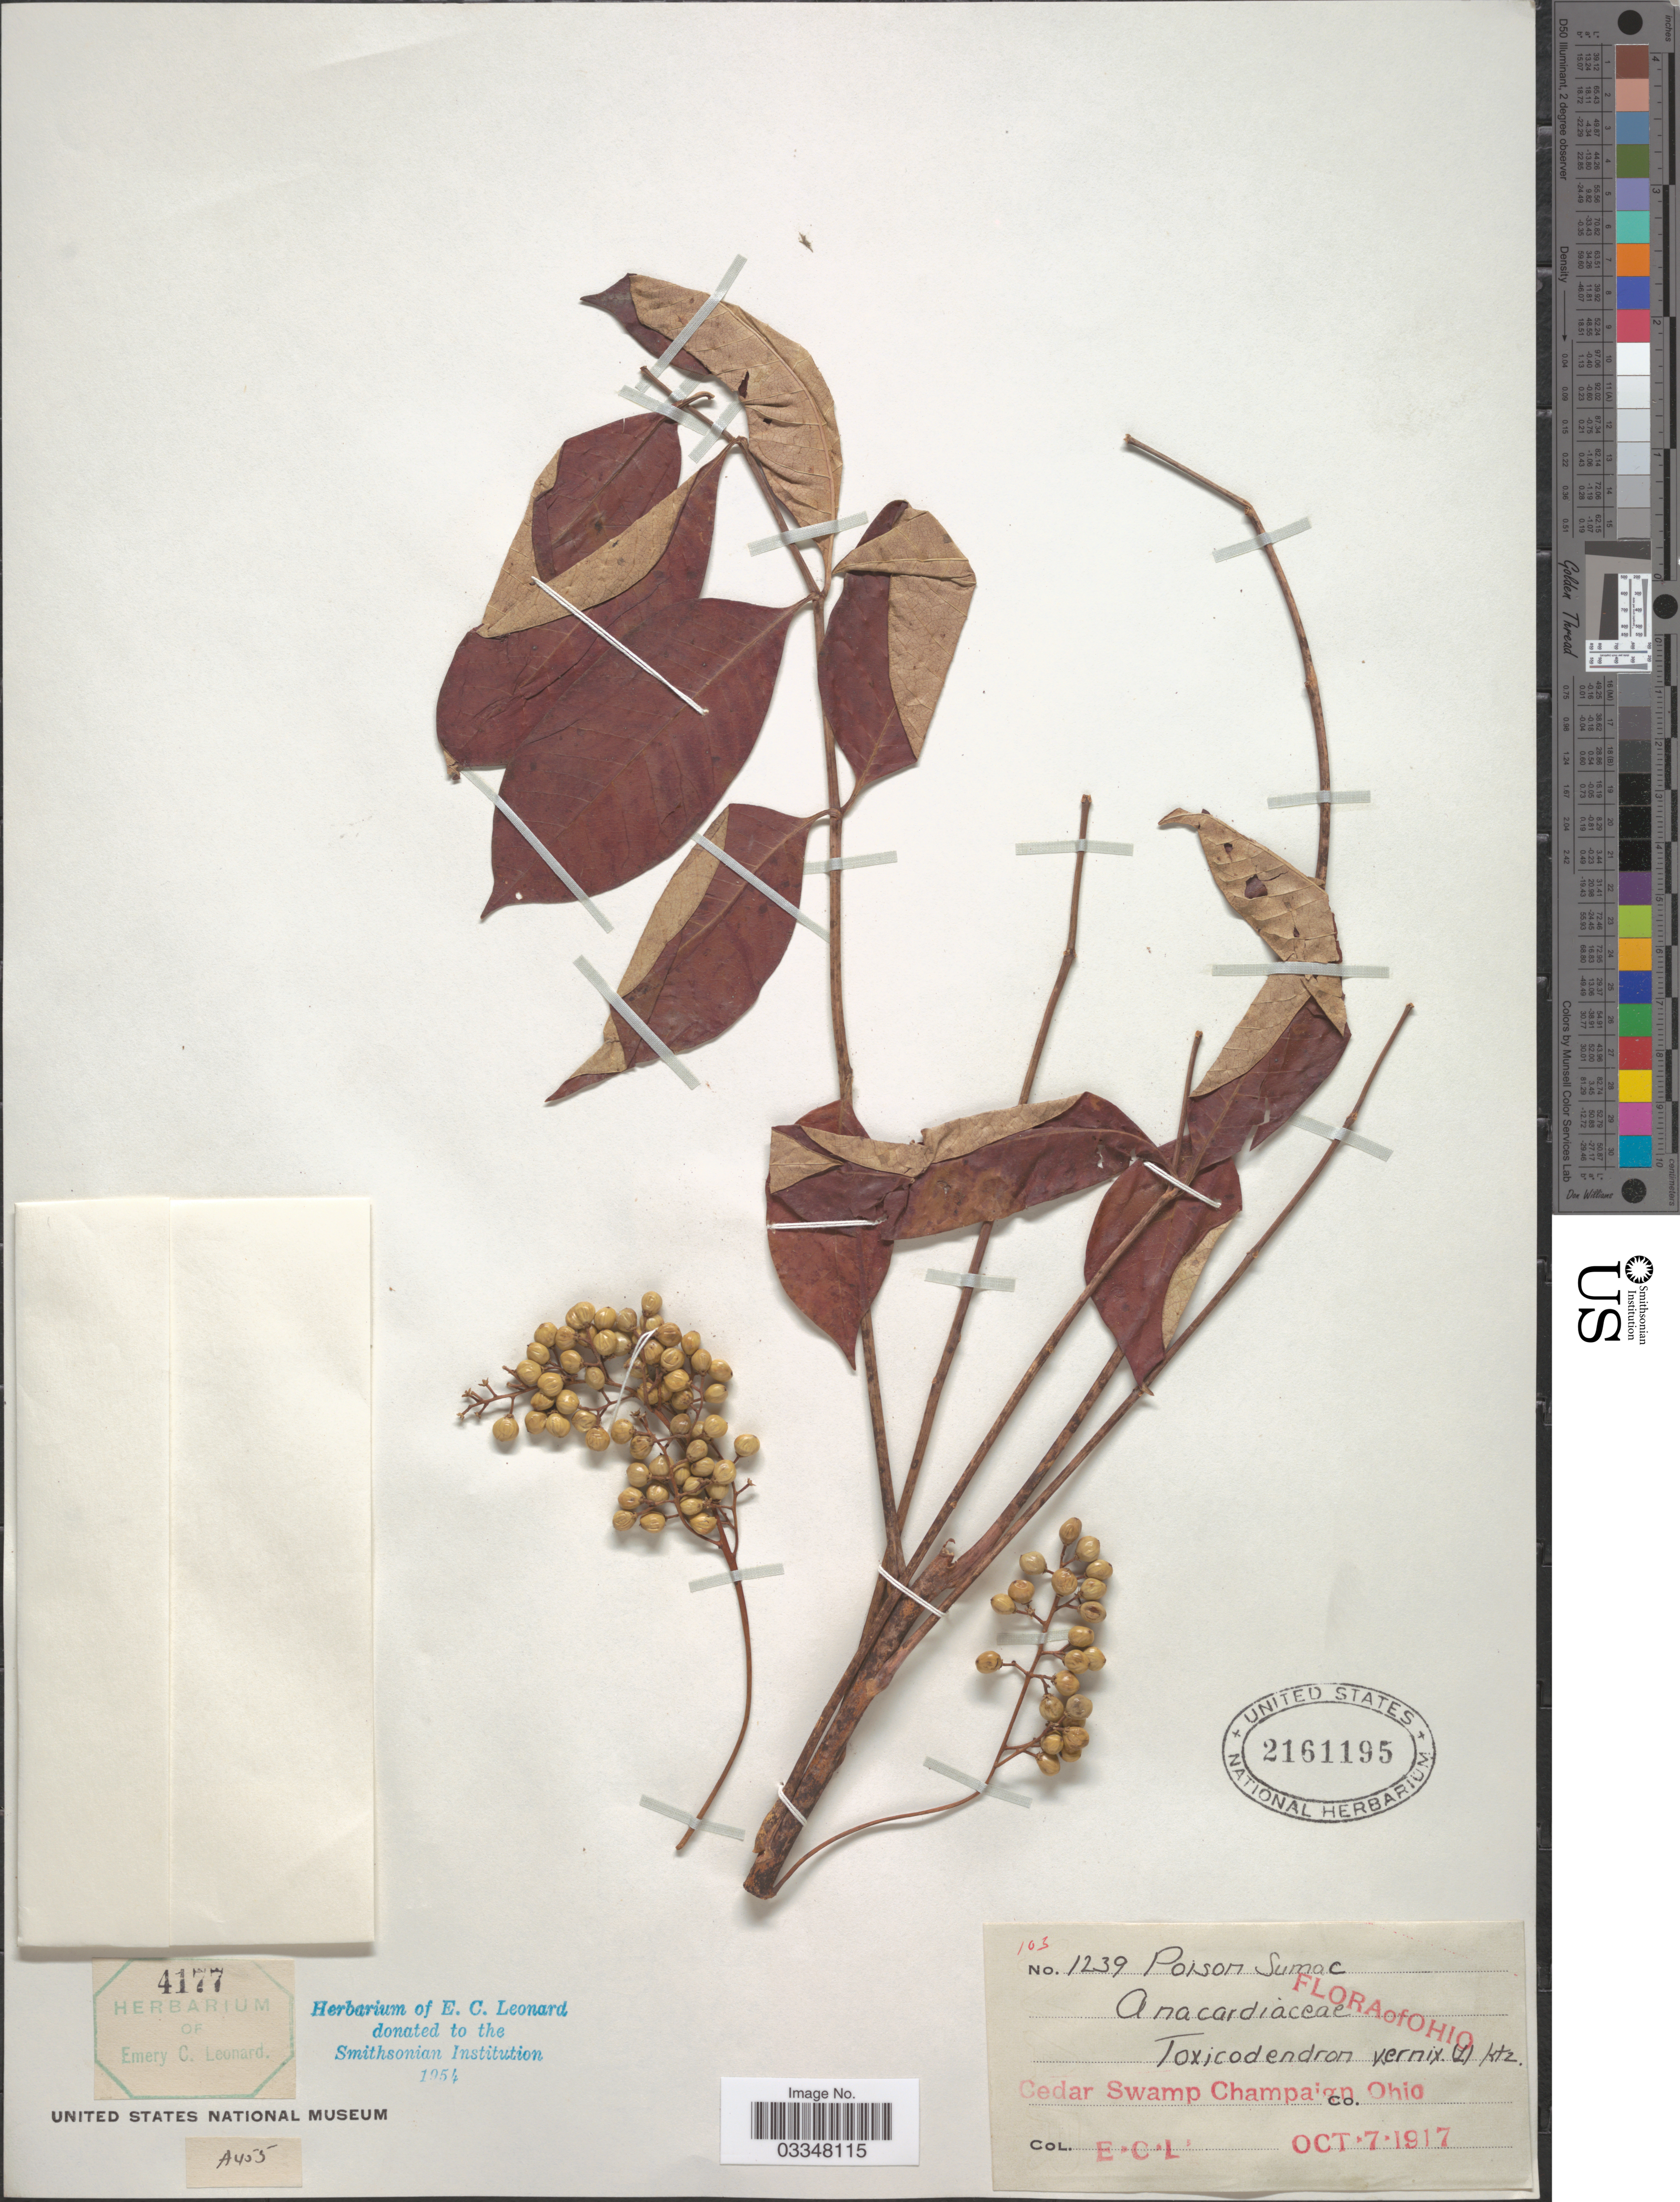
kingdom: Plantae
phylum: Tracheophyta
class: Magnoliopsida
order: Sapindales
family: Anacardiaceae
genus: Toxicodendron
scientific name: Toxicodendron vernix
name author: (L.) Kuntze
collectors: E. C. Leonard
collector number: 1239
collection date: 1917-10-07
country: United States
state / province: Ohio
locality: Cedar Swamp Champaign.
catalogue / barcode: US 2161195